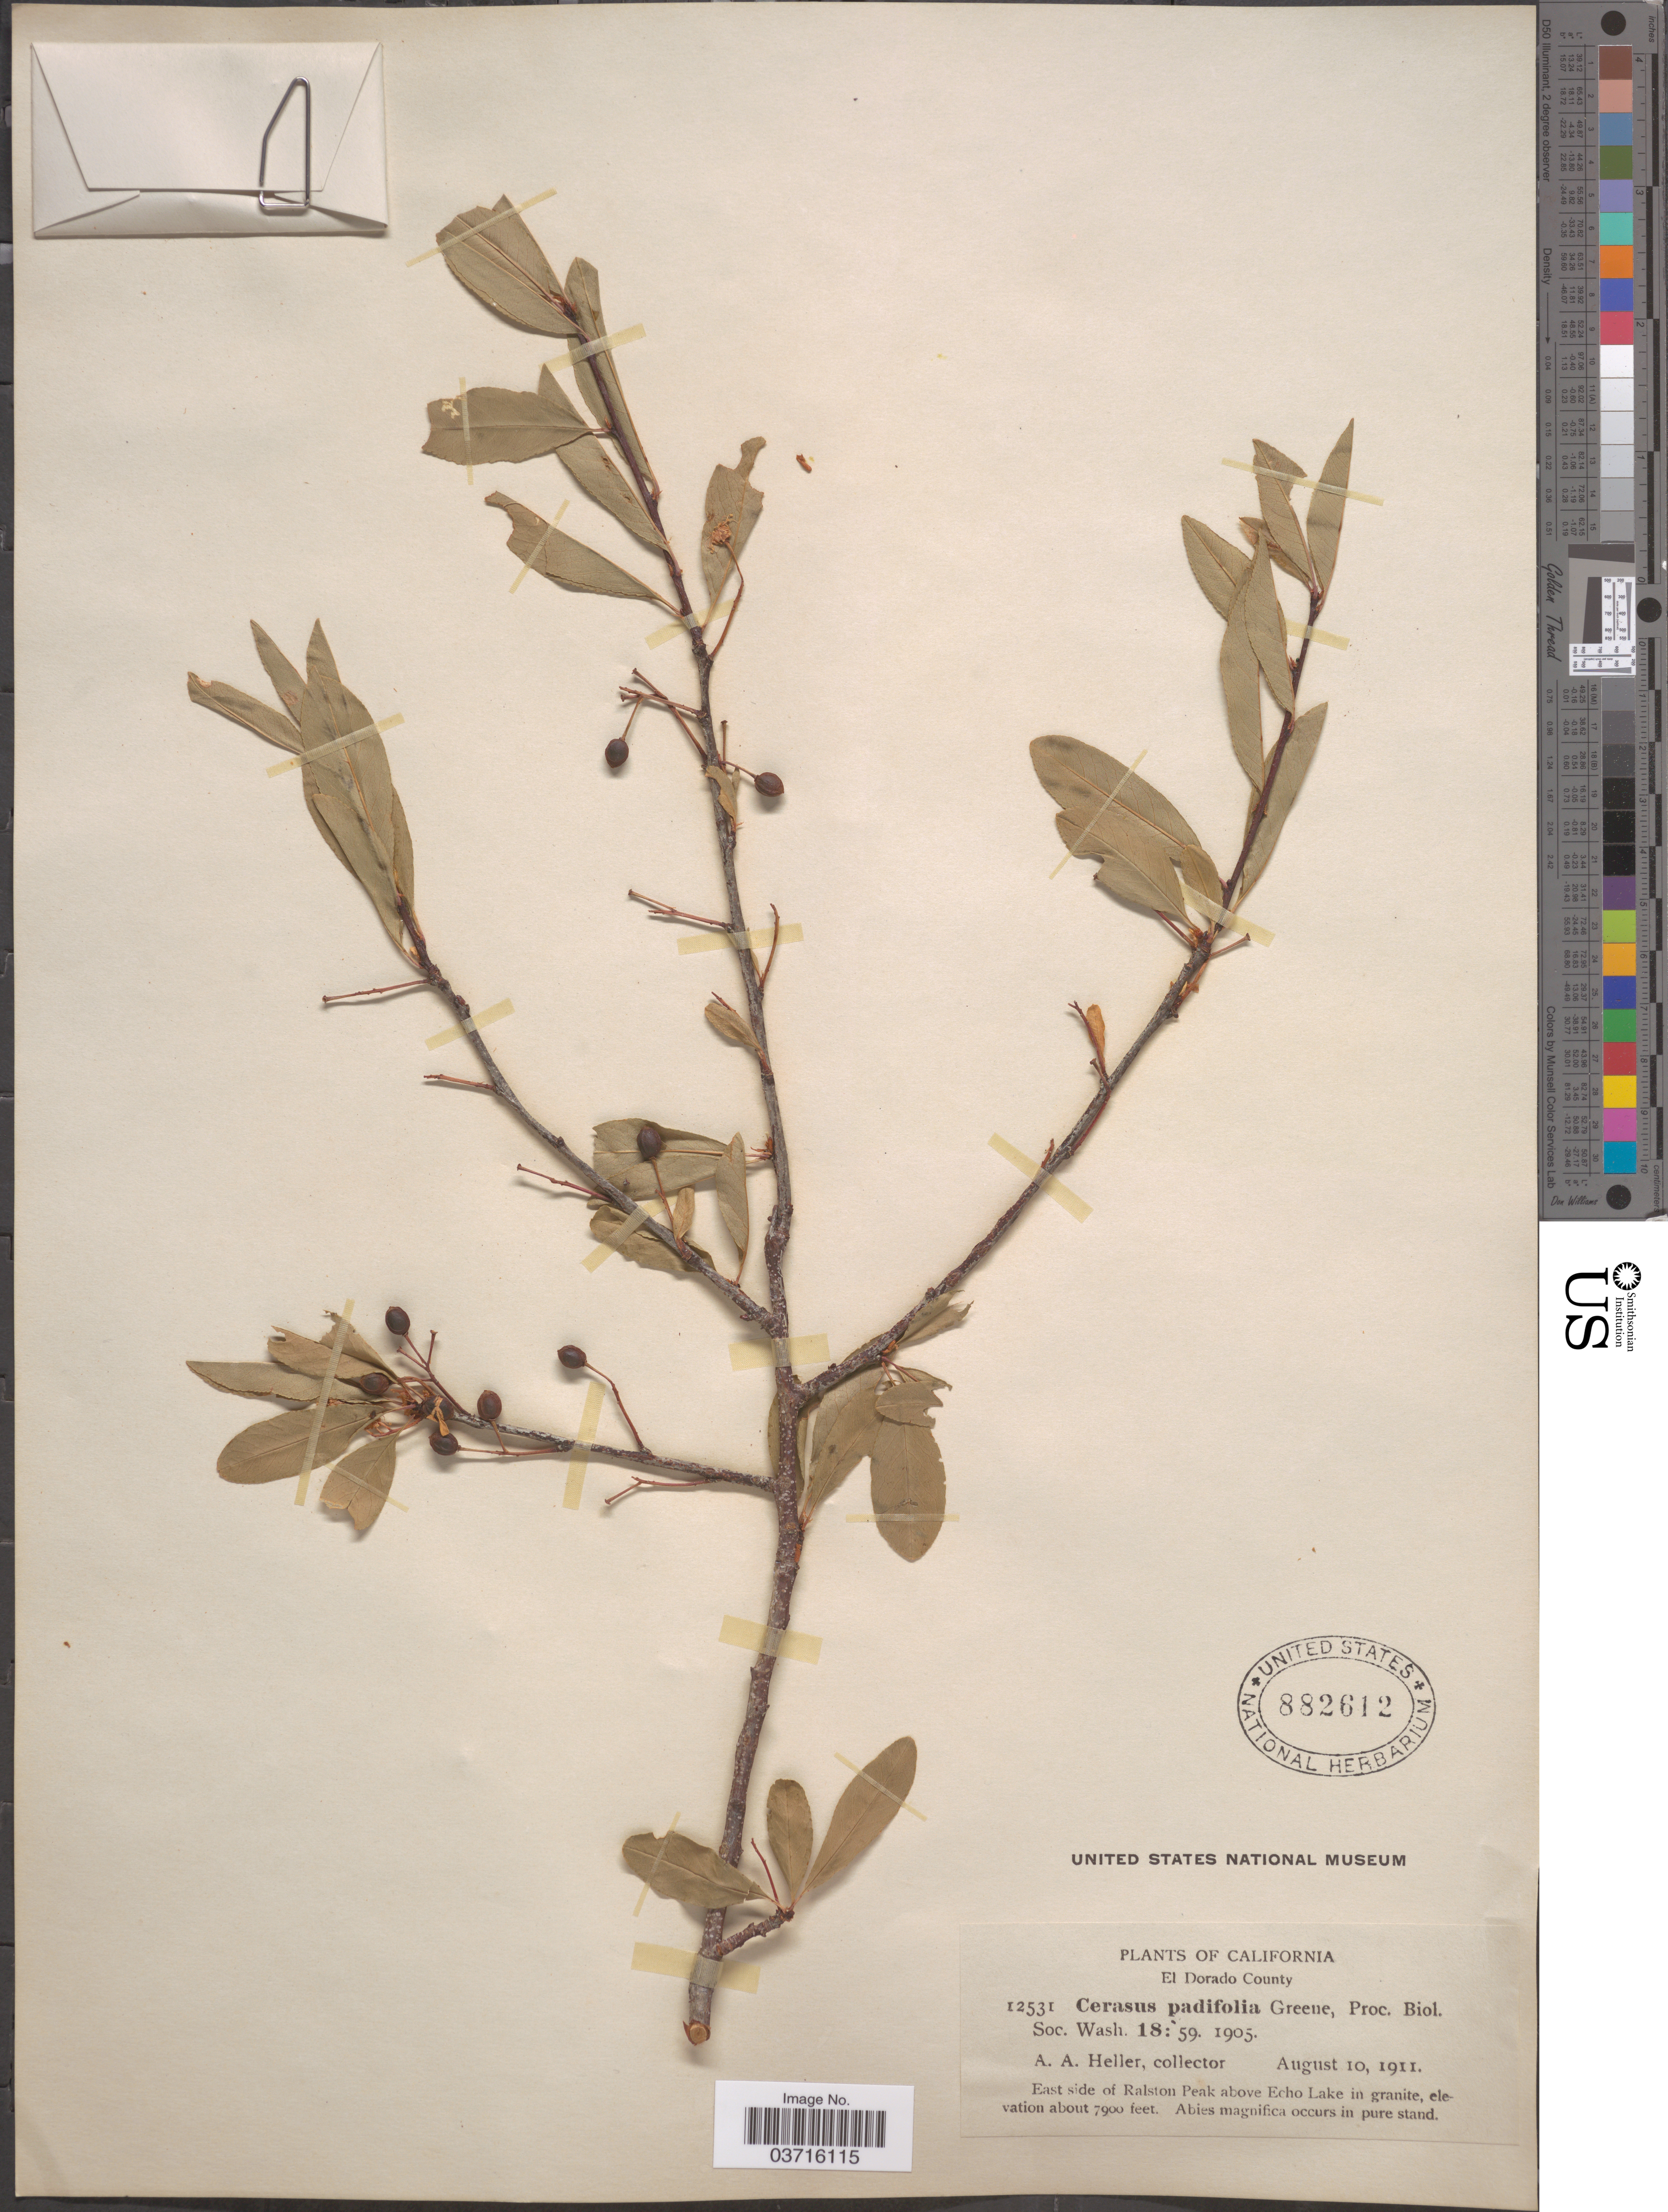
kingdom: Plantae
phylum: Tracheophyta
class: Magnoliopsida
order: Rosales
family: Rosaceae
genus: Prunus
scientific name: Prunus padifolia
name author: A. Nelson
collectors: A. A. Heller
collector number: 12531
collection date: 1911-08-10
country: United States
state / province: California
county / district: El Dorado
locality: El Dorado County. East side of Ralston Peak above Echo Lake in granite.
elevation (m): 2408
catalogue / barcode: US 882612